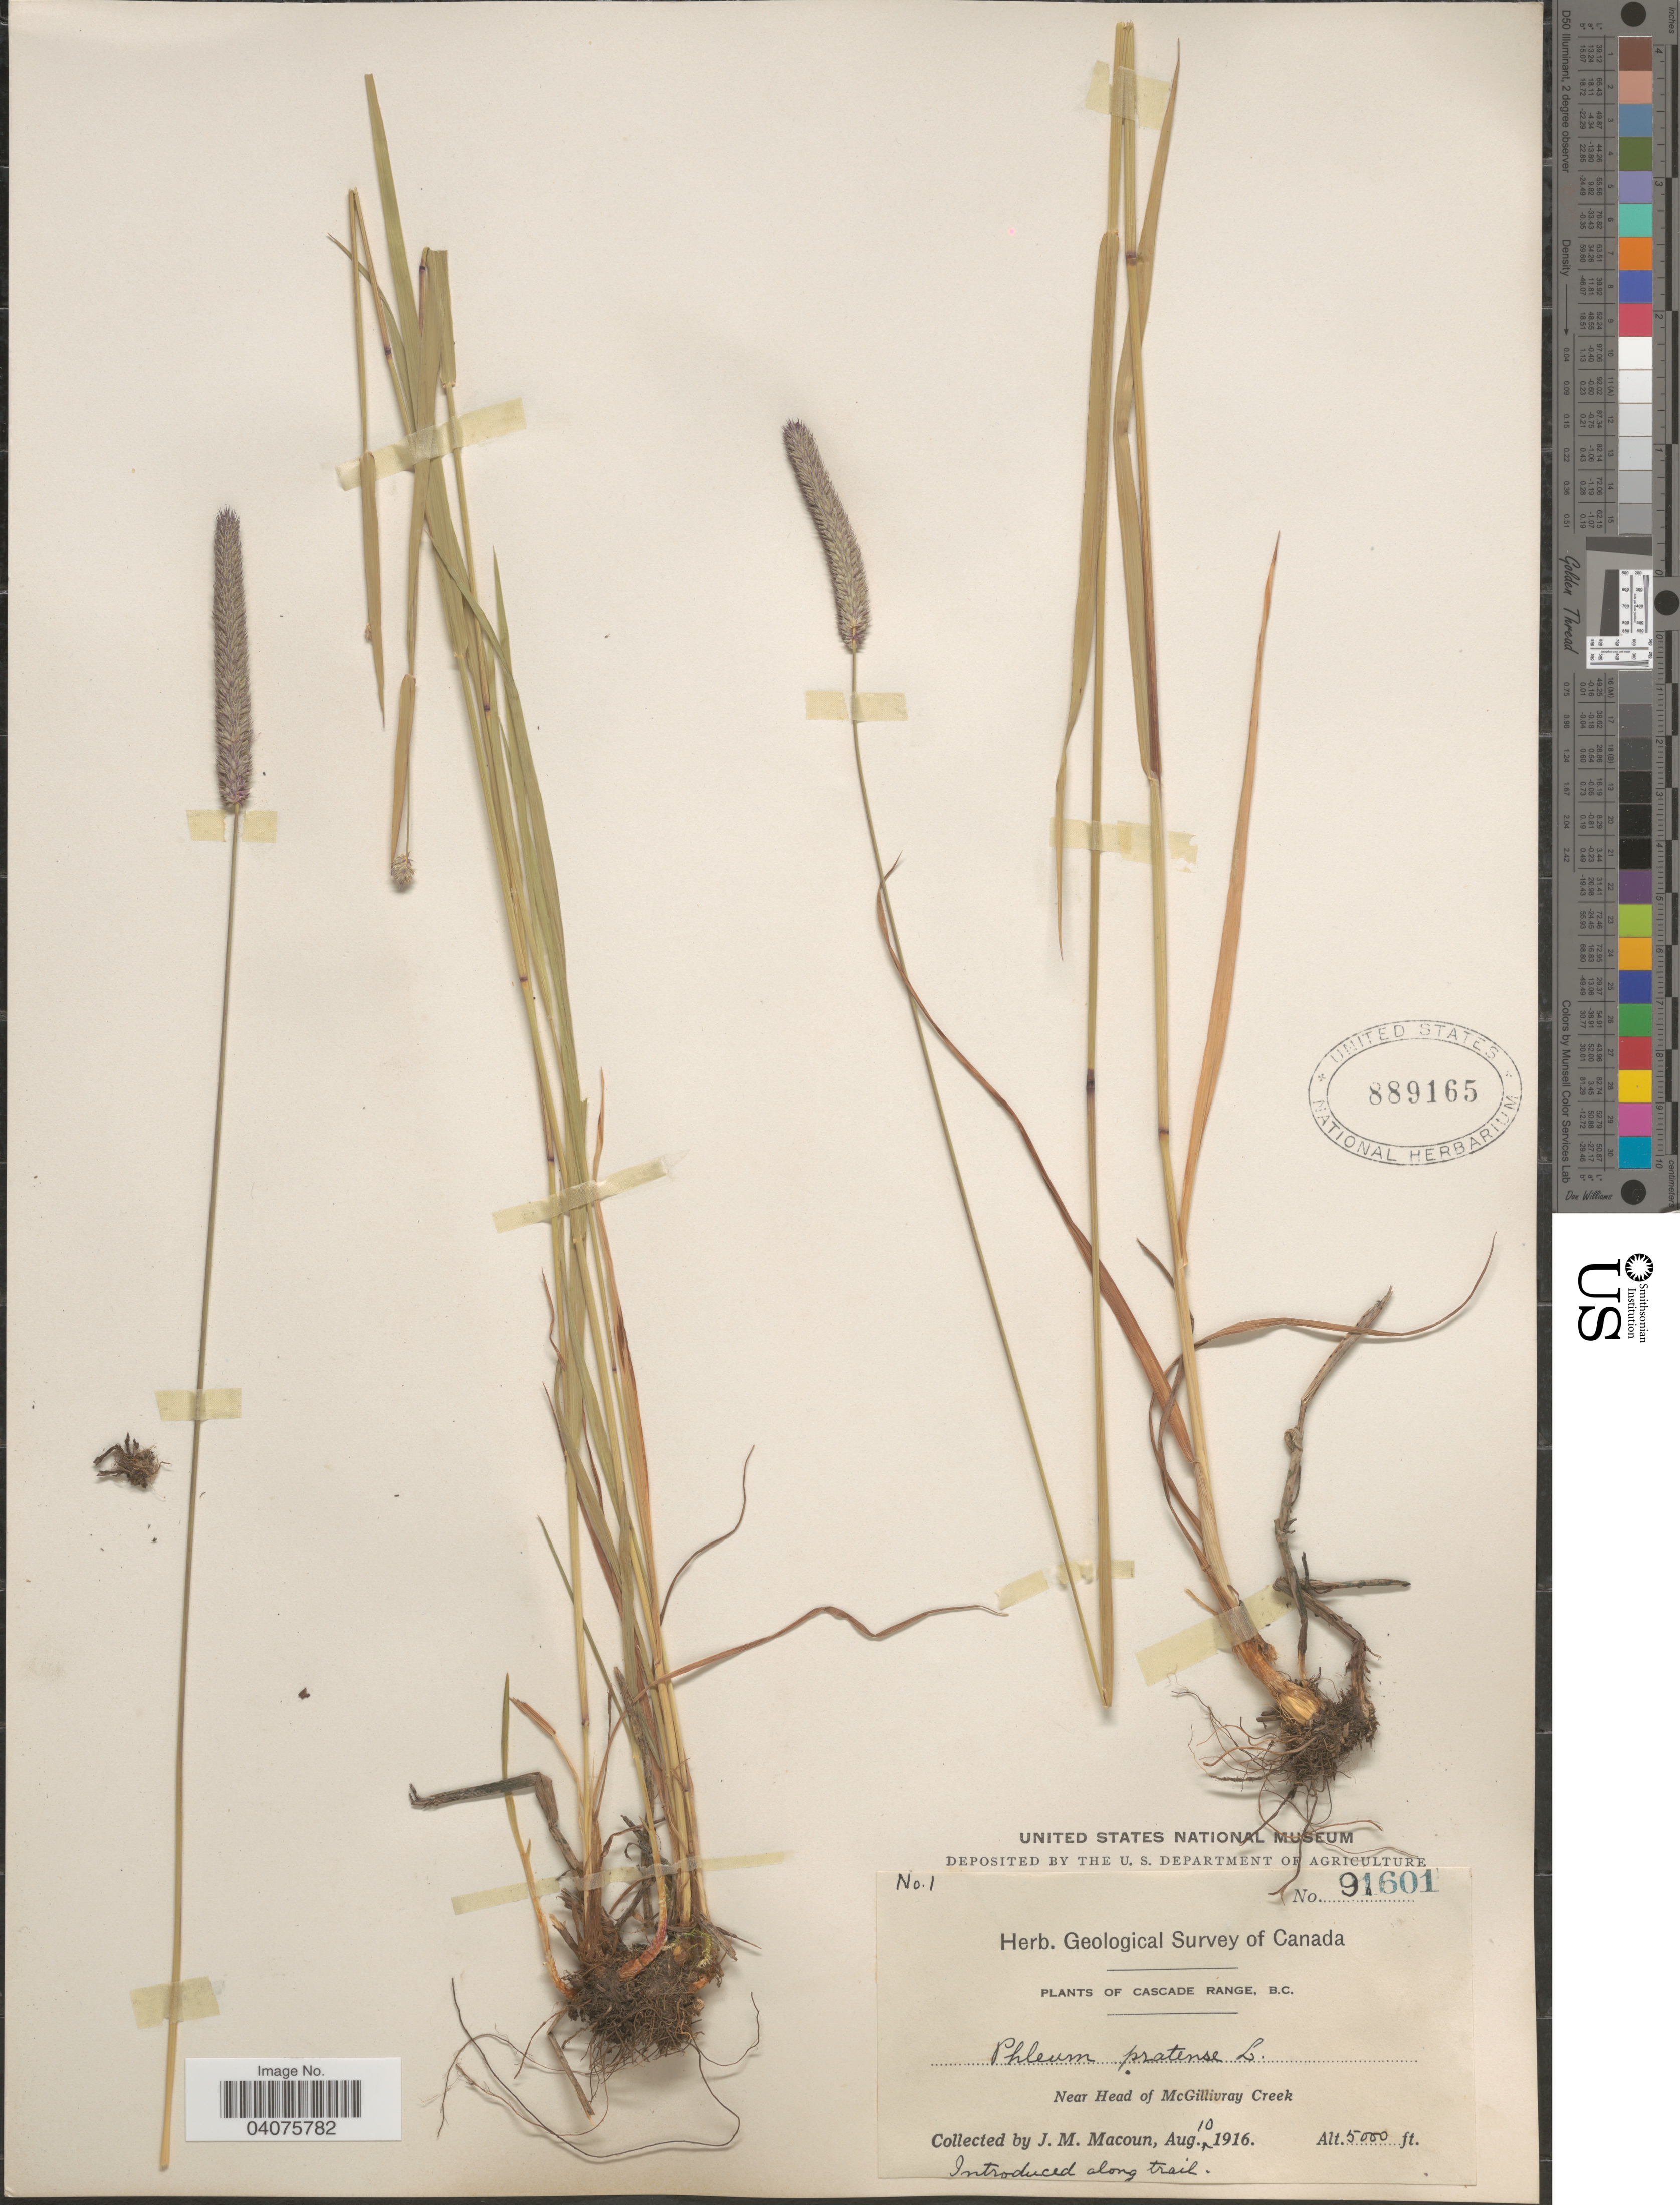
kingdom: Plantae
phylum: Tracheophyta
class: Liliopsida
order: Poales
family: Poaceae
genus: Phleum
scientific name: Phleum pratense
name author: L.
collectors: J. M. Macoun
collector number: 1/91601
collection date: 1916-08-10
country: Canada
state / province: British Columbia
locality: Herb. Geological Survey of Canada. Cascade Range. Near Head of McGillivray Creek.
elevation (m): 1524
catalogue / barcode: US 889165